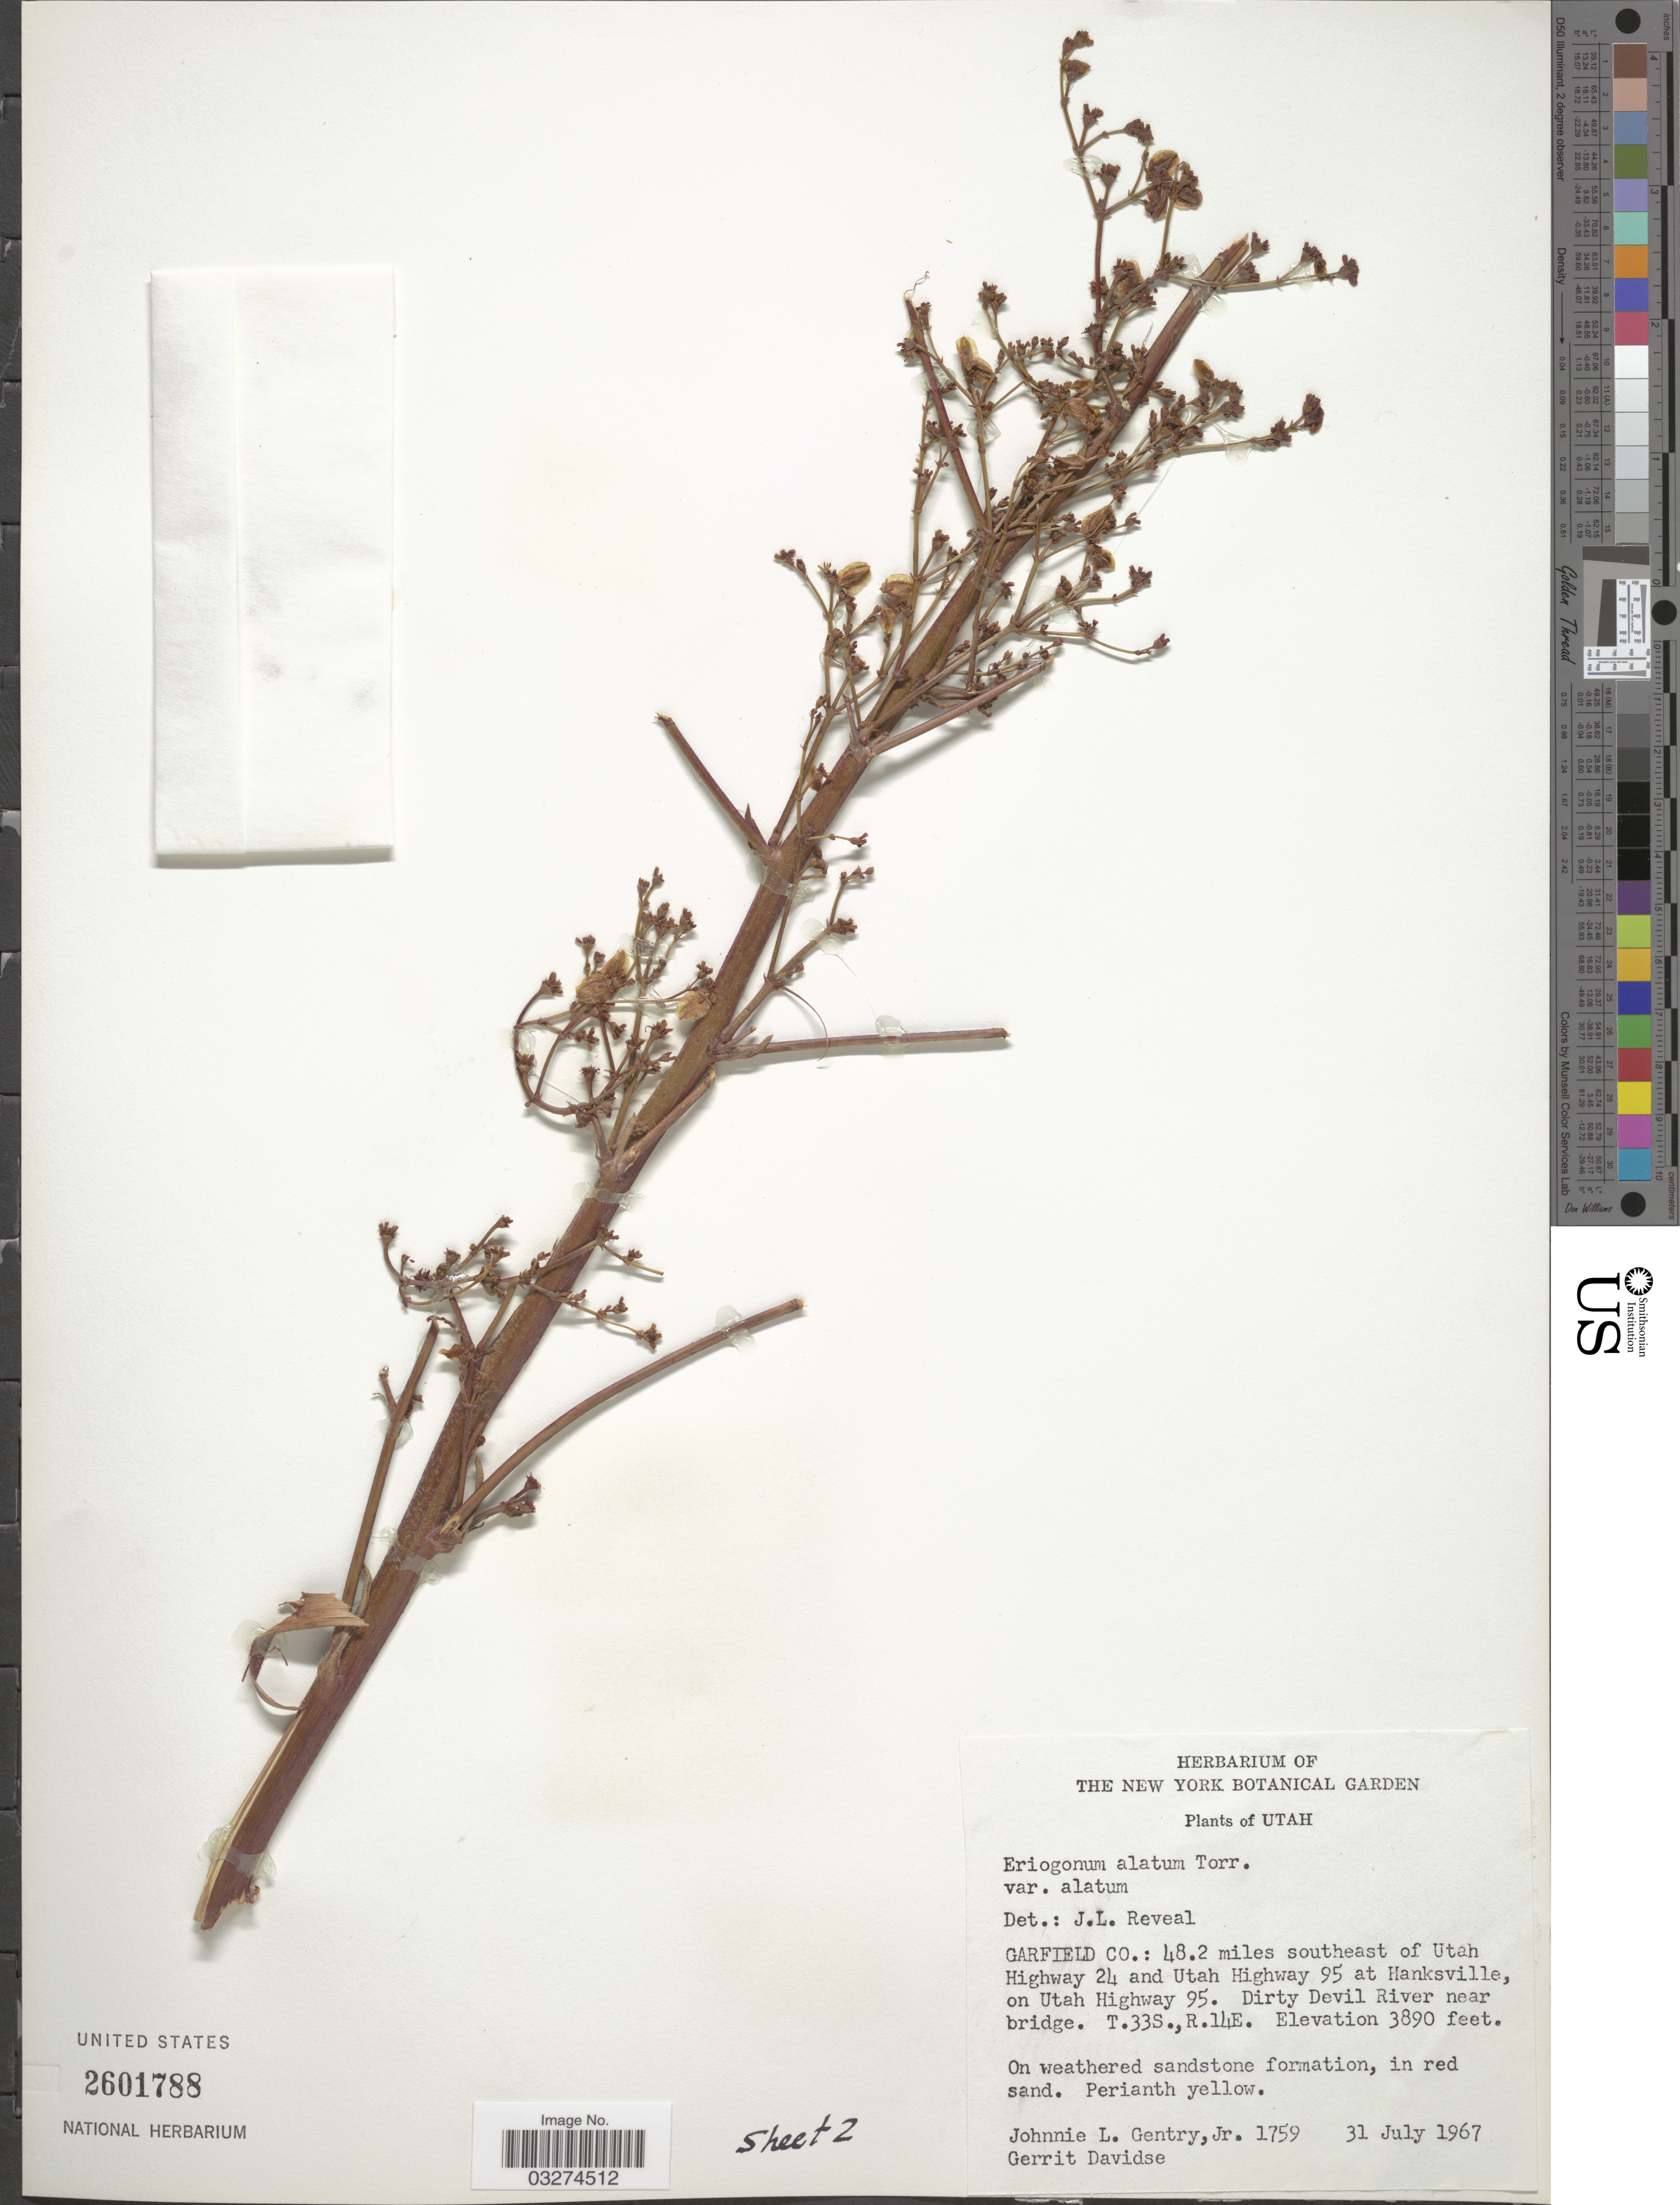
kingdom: Plantae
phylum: Tracheophyta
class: Magnoliopsida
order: Caryophyllales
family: Polygonaceae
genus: Eriogonum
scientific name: Eriogonum alatum var. alatum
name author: Torr.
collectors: J. L. Gentry & G. Davidse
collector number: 1759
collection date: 1967-07-31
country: United States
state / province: Utah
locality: Garfield Co.: 48.2 miles southeast of Utah Highway 24 and Utah Highway 95 at Hanksville, on Utah Highway 95. Dirty Devil River near bridge. T.33., R.14E.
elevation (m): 1186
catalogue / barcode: US 2601788